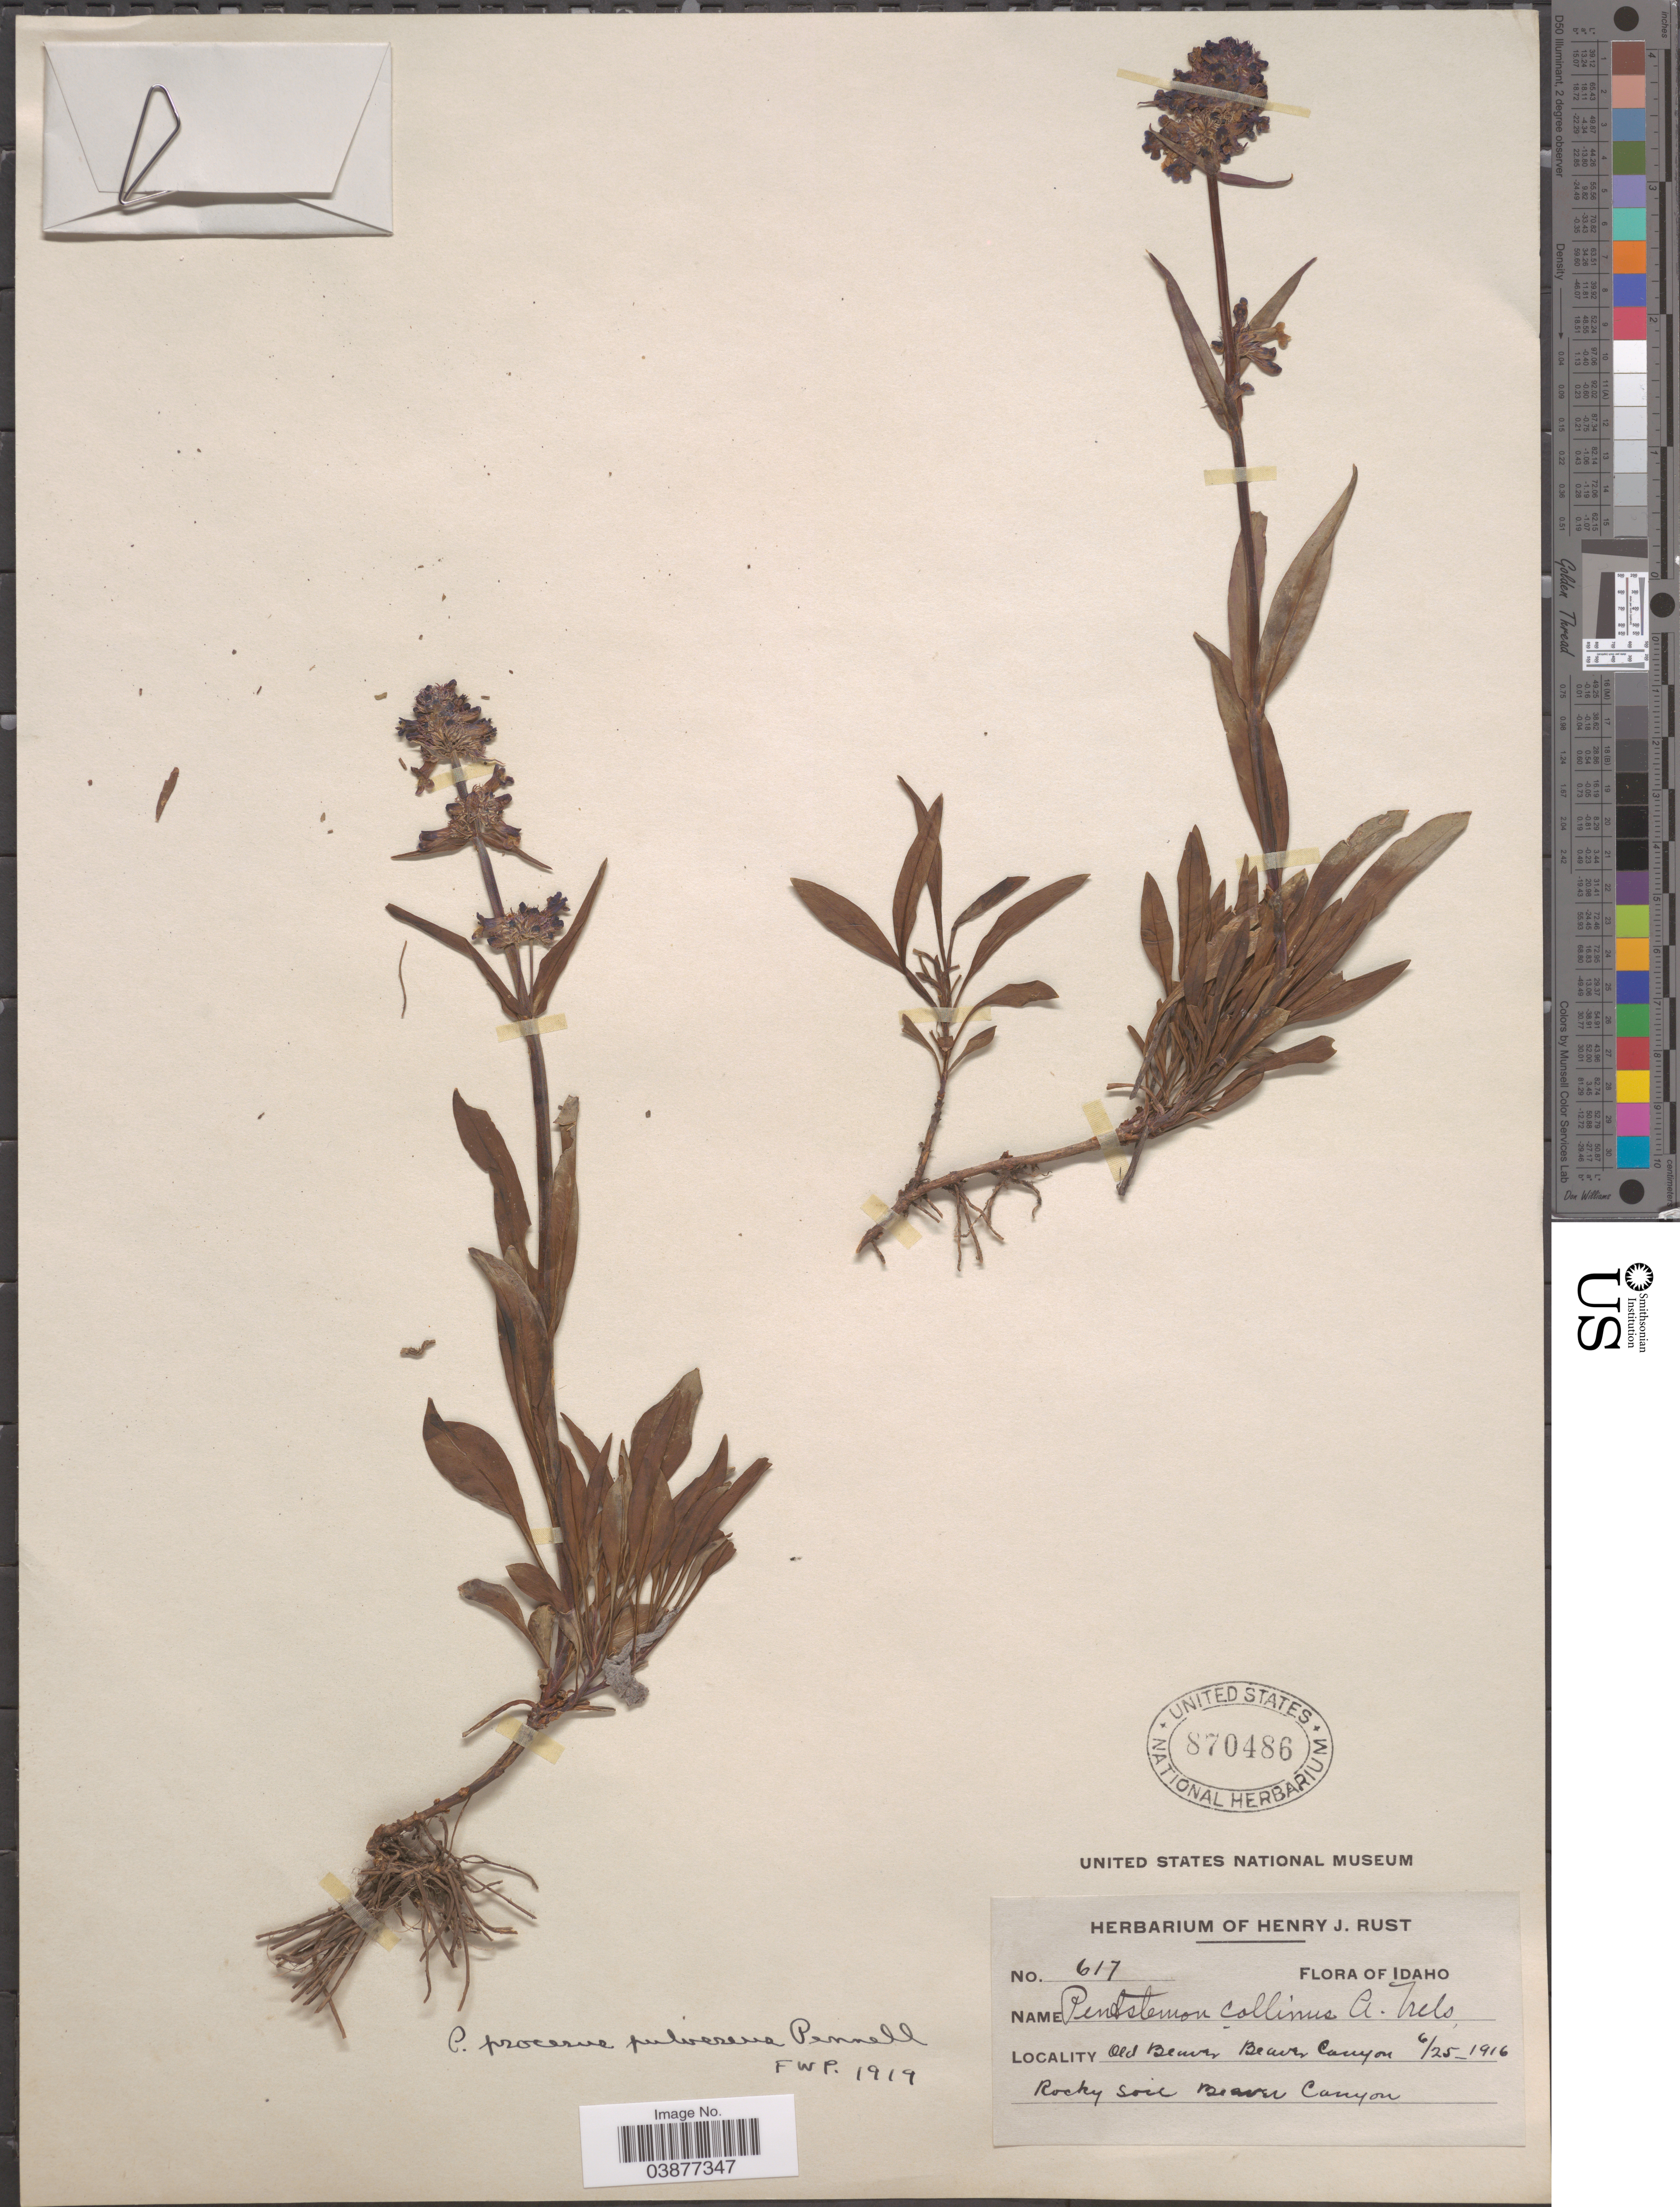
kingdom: Plantae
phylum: Tracheophyta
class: Magnoliopsida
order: Lamiales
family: Plantaginaceae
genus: Penstemon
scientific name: Penstemon procerus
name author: Douglas ex Graham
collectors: ex herb. Henry J. Rust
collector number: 617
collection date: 1916-06-25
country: United States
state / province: Idaho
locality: Old Beaver, Beaver Canyon. Rocky Soil Beaver Canyon.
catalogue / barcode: US 870486